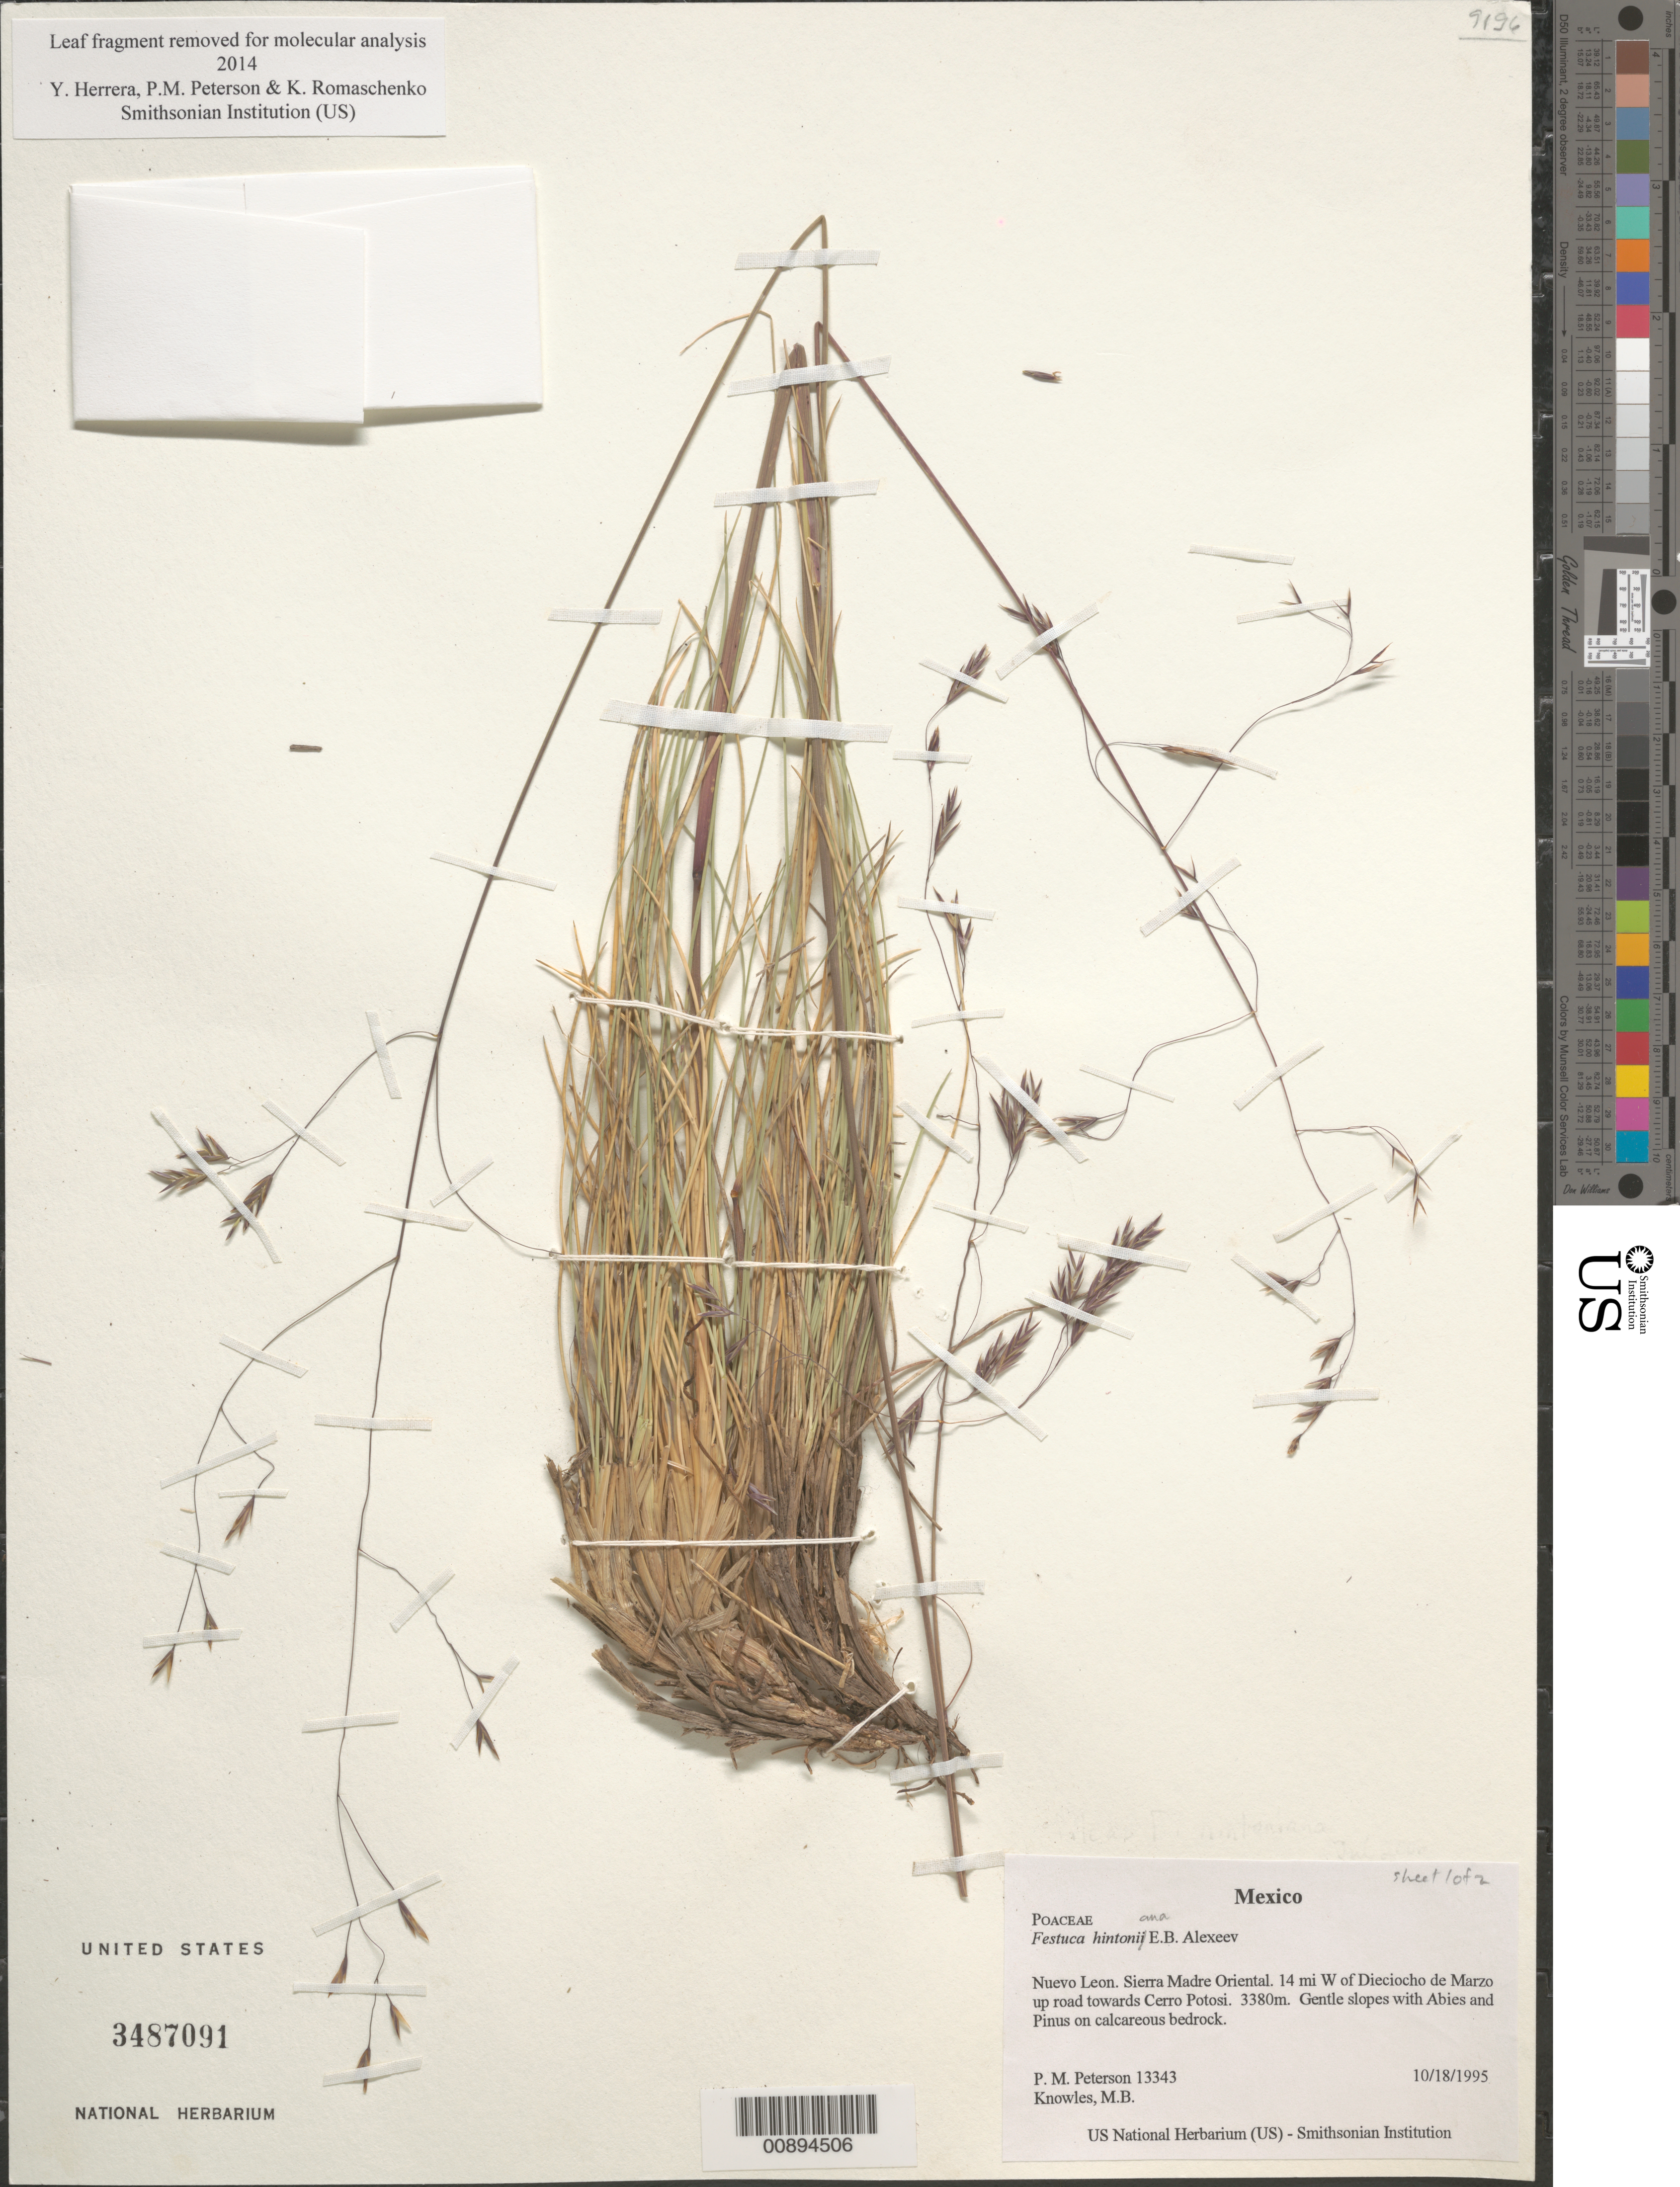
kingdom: Plantae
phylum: Tracheophyta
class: Liliopsida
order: Poales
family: Poaceae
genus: Festuca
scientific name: Festuca hintoniana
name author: E.B. Alexeev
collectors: P. M. Peterson & M. B. Knowles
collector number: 13343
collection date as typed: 18 Oct 1995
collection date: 1995-10-18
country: Mexico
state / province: Nuevo León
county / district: Sierra Madre Oriental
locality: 14 mi W of Dieciocho de Marzo up road towards Cerro Potosi.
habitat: Gentle slopes with Abies and Pinus on calcareous bedrock.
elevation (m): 3380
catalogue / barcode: US 3487091